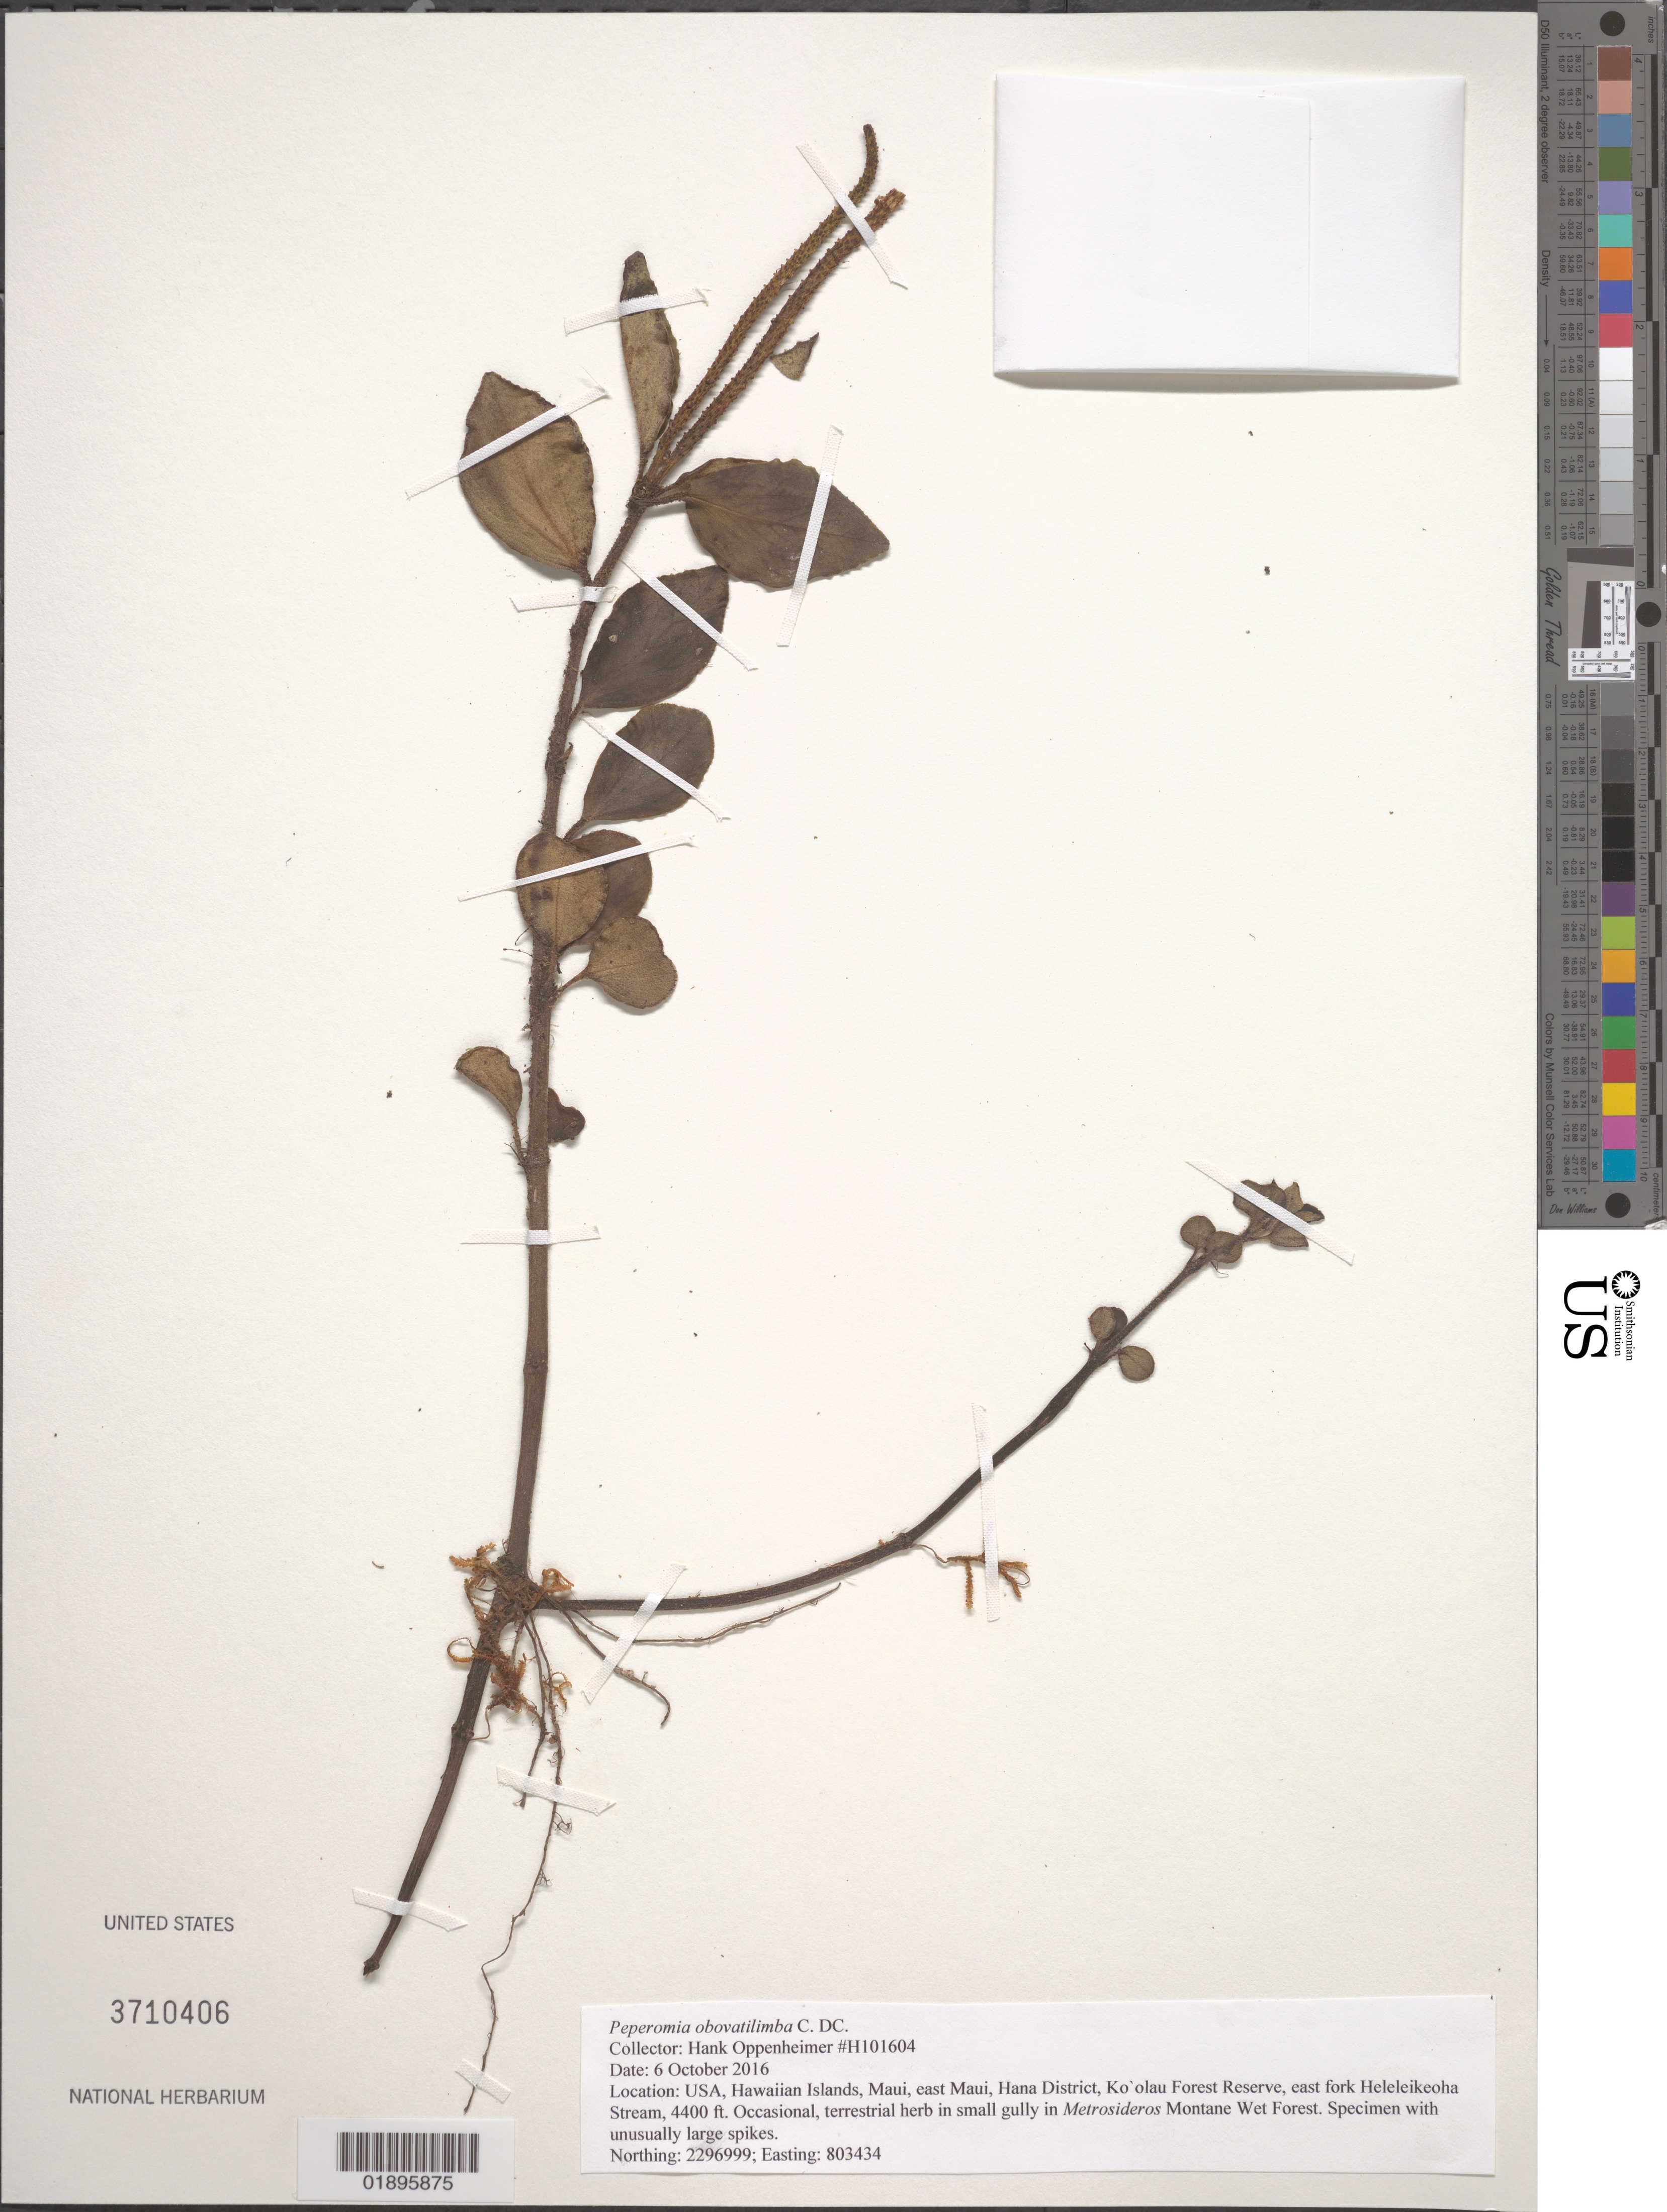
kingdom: Plantae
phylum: Tracheophyta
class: Magnoliopsida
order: Piperales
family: Piperaceae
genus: Peperomia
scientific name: Peperomia obovatilimba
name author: C. DC.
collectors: H. Oppenheimer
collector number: H101604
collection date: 2016-10-06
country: United States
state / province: Hawaii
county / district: Maui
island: Maui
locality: East Maui, Ko'olau Forest Reserve, east fork Heleleikeoha Stream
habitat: Small gully in montane wet forest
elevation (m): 1341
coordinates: Northing: 2296999, Easting: 803434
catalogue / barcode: US 3710406